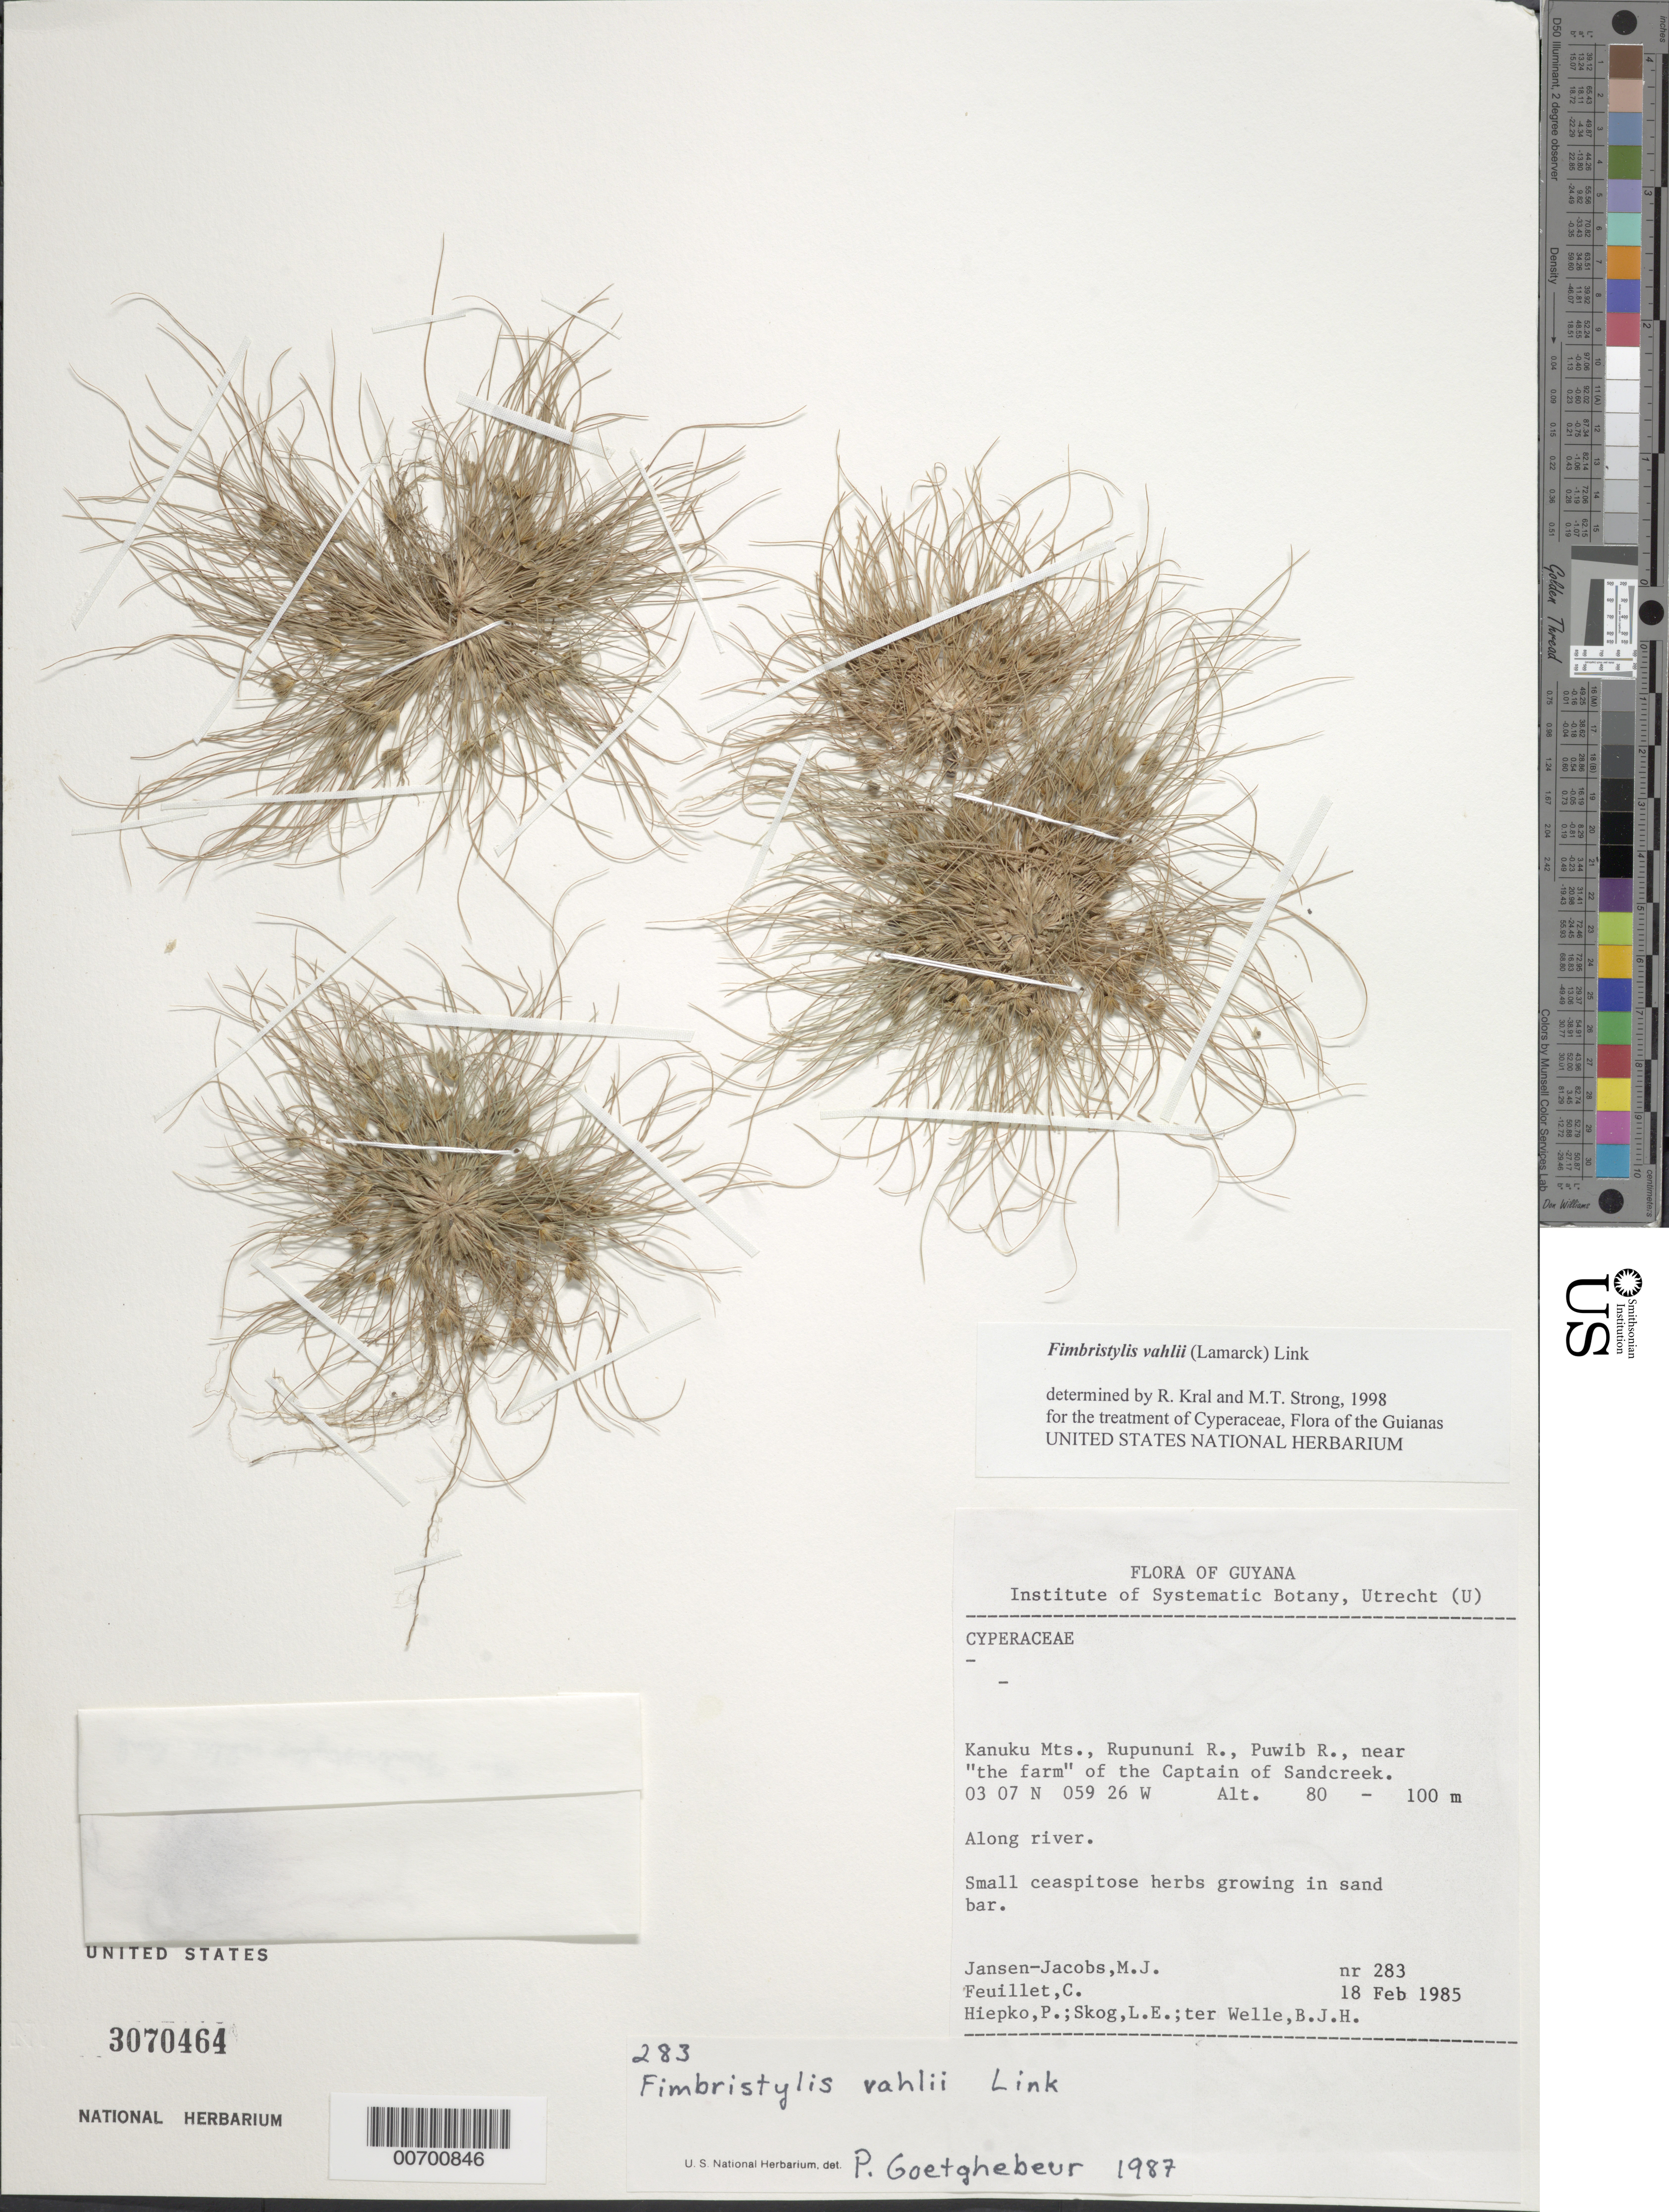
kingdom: Plantae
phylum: Tracheophyta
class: Liliopsida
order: Poales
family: Cyperaceae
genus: Fimbristylis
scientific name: Fimbristylis vahlii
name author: (Lam.) Link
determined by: Kral, R.; Strong, M. T.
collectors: M. J. Jansen-Jacobs, C. Feuillet, P. H. Hiepko, L. E. Skog & B. Welle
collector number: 283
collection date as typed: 18-Feb-85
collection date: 1985-02-18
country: Guyana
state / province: U. Takutu-U. Essequibo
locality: Kanuku Mts., Rupununi R., Puwib R. near "the farm" of the Captain of Sandcreek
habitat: Along river, growing in sand bar.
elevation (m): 80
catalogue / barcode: US 3070464